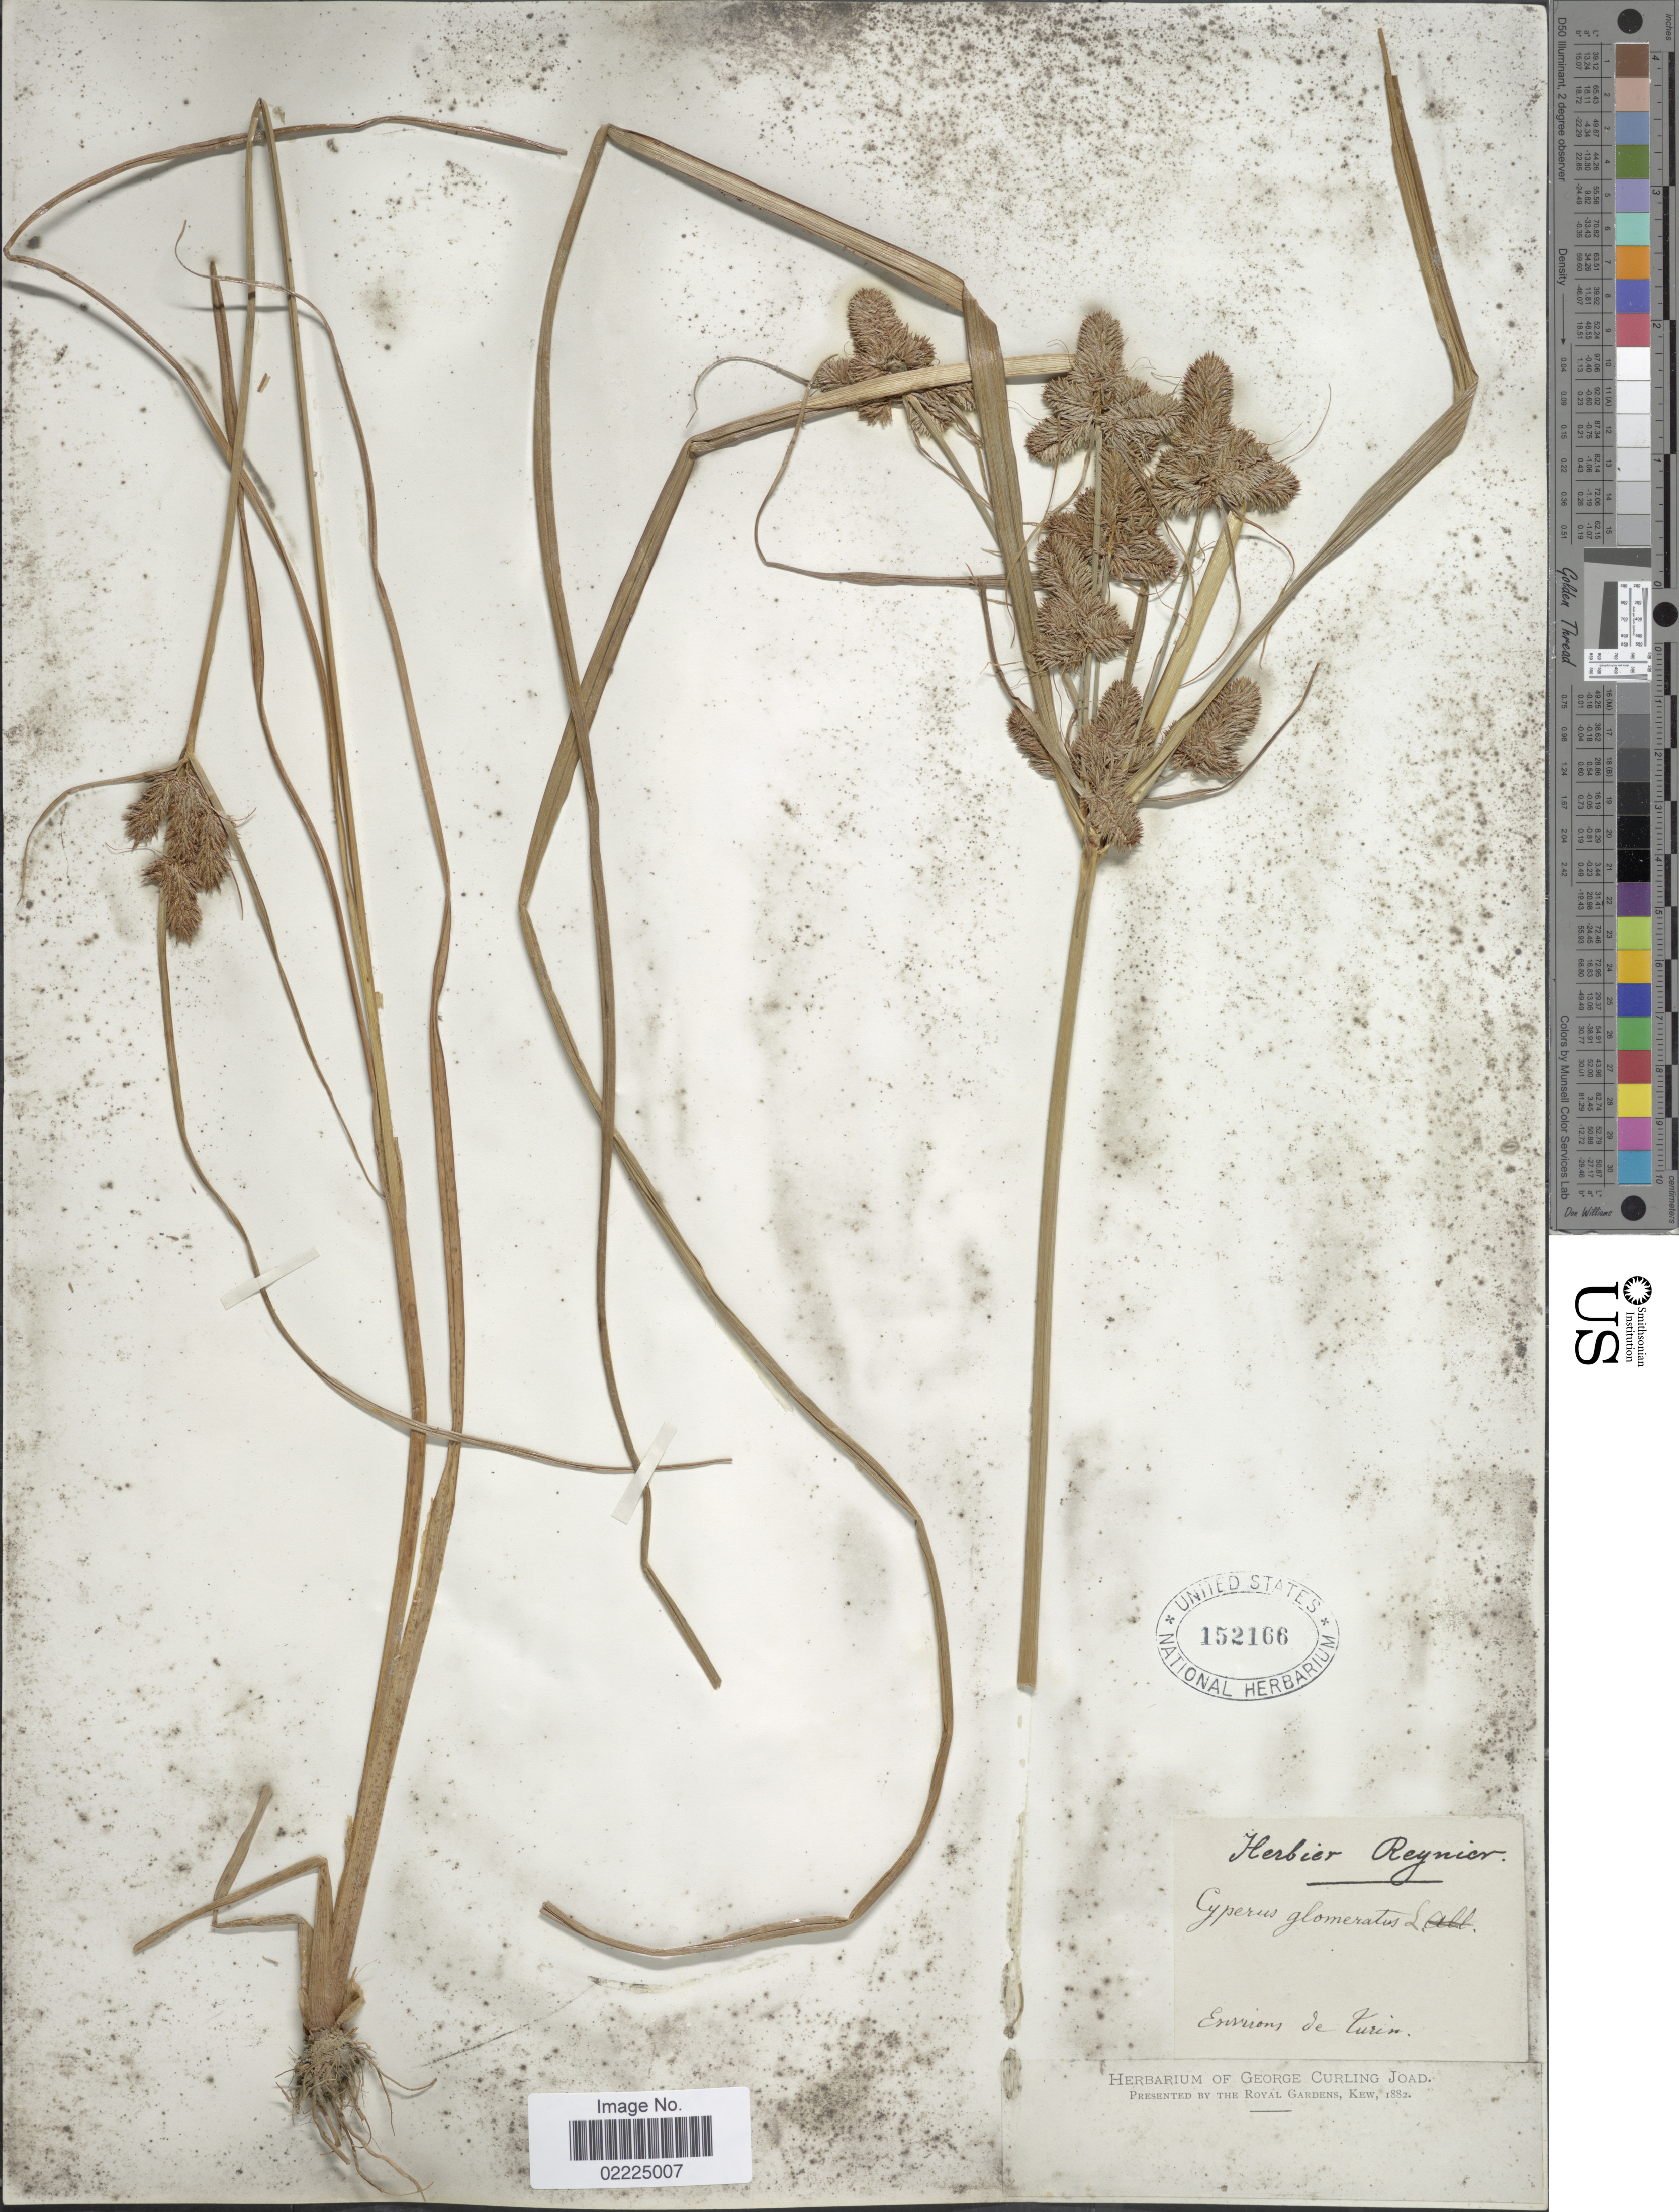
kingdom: Plantae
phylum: Tracheophyta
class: Liliopsida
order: Poales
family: Cyperaceae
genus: Cyperus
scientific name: Cyperus glomeratus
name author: L.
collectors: Ex Herb. Reynier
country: Italy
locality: Environs de Turin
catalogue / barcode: US 152166